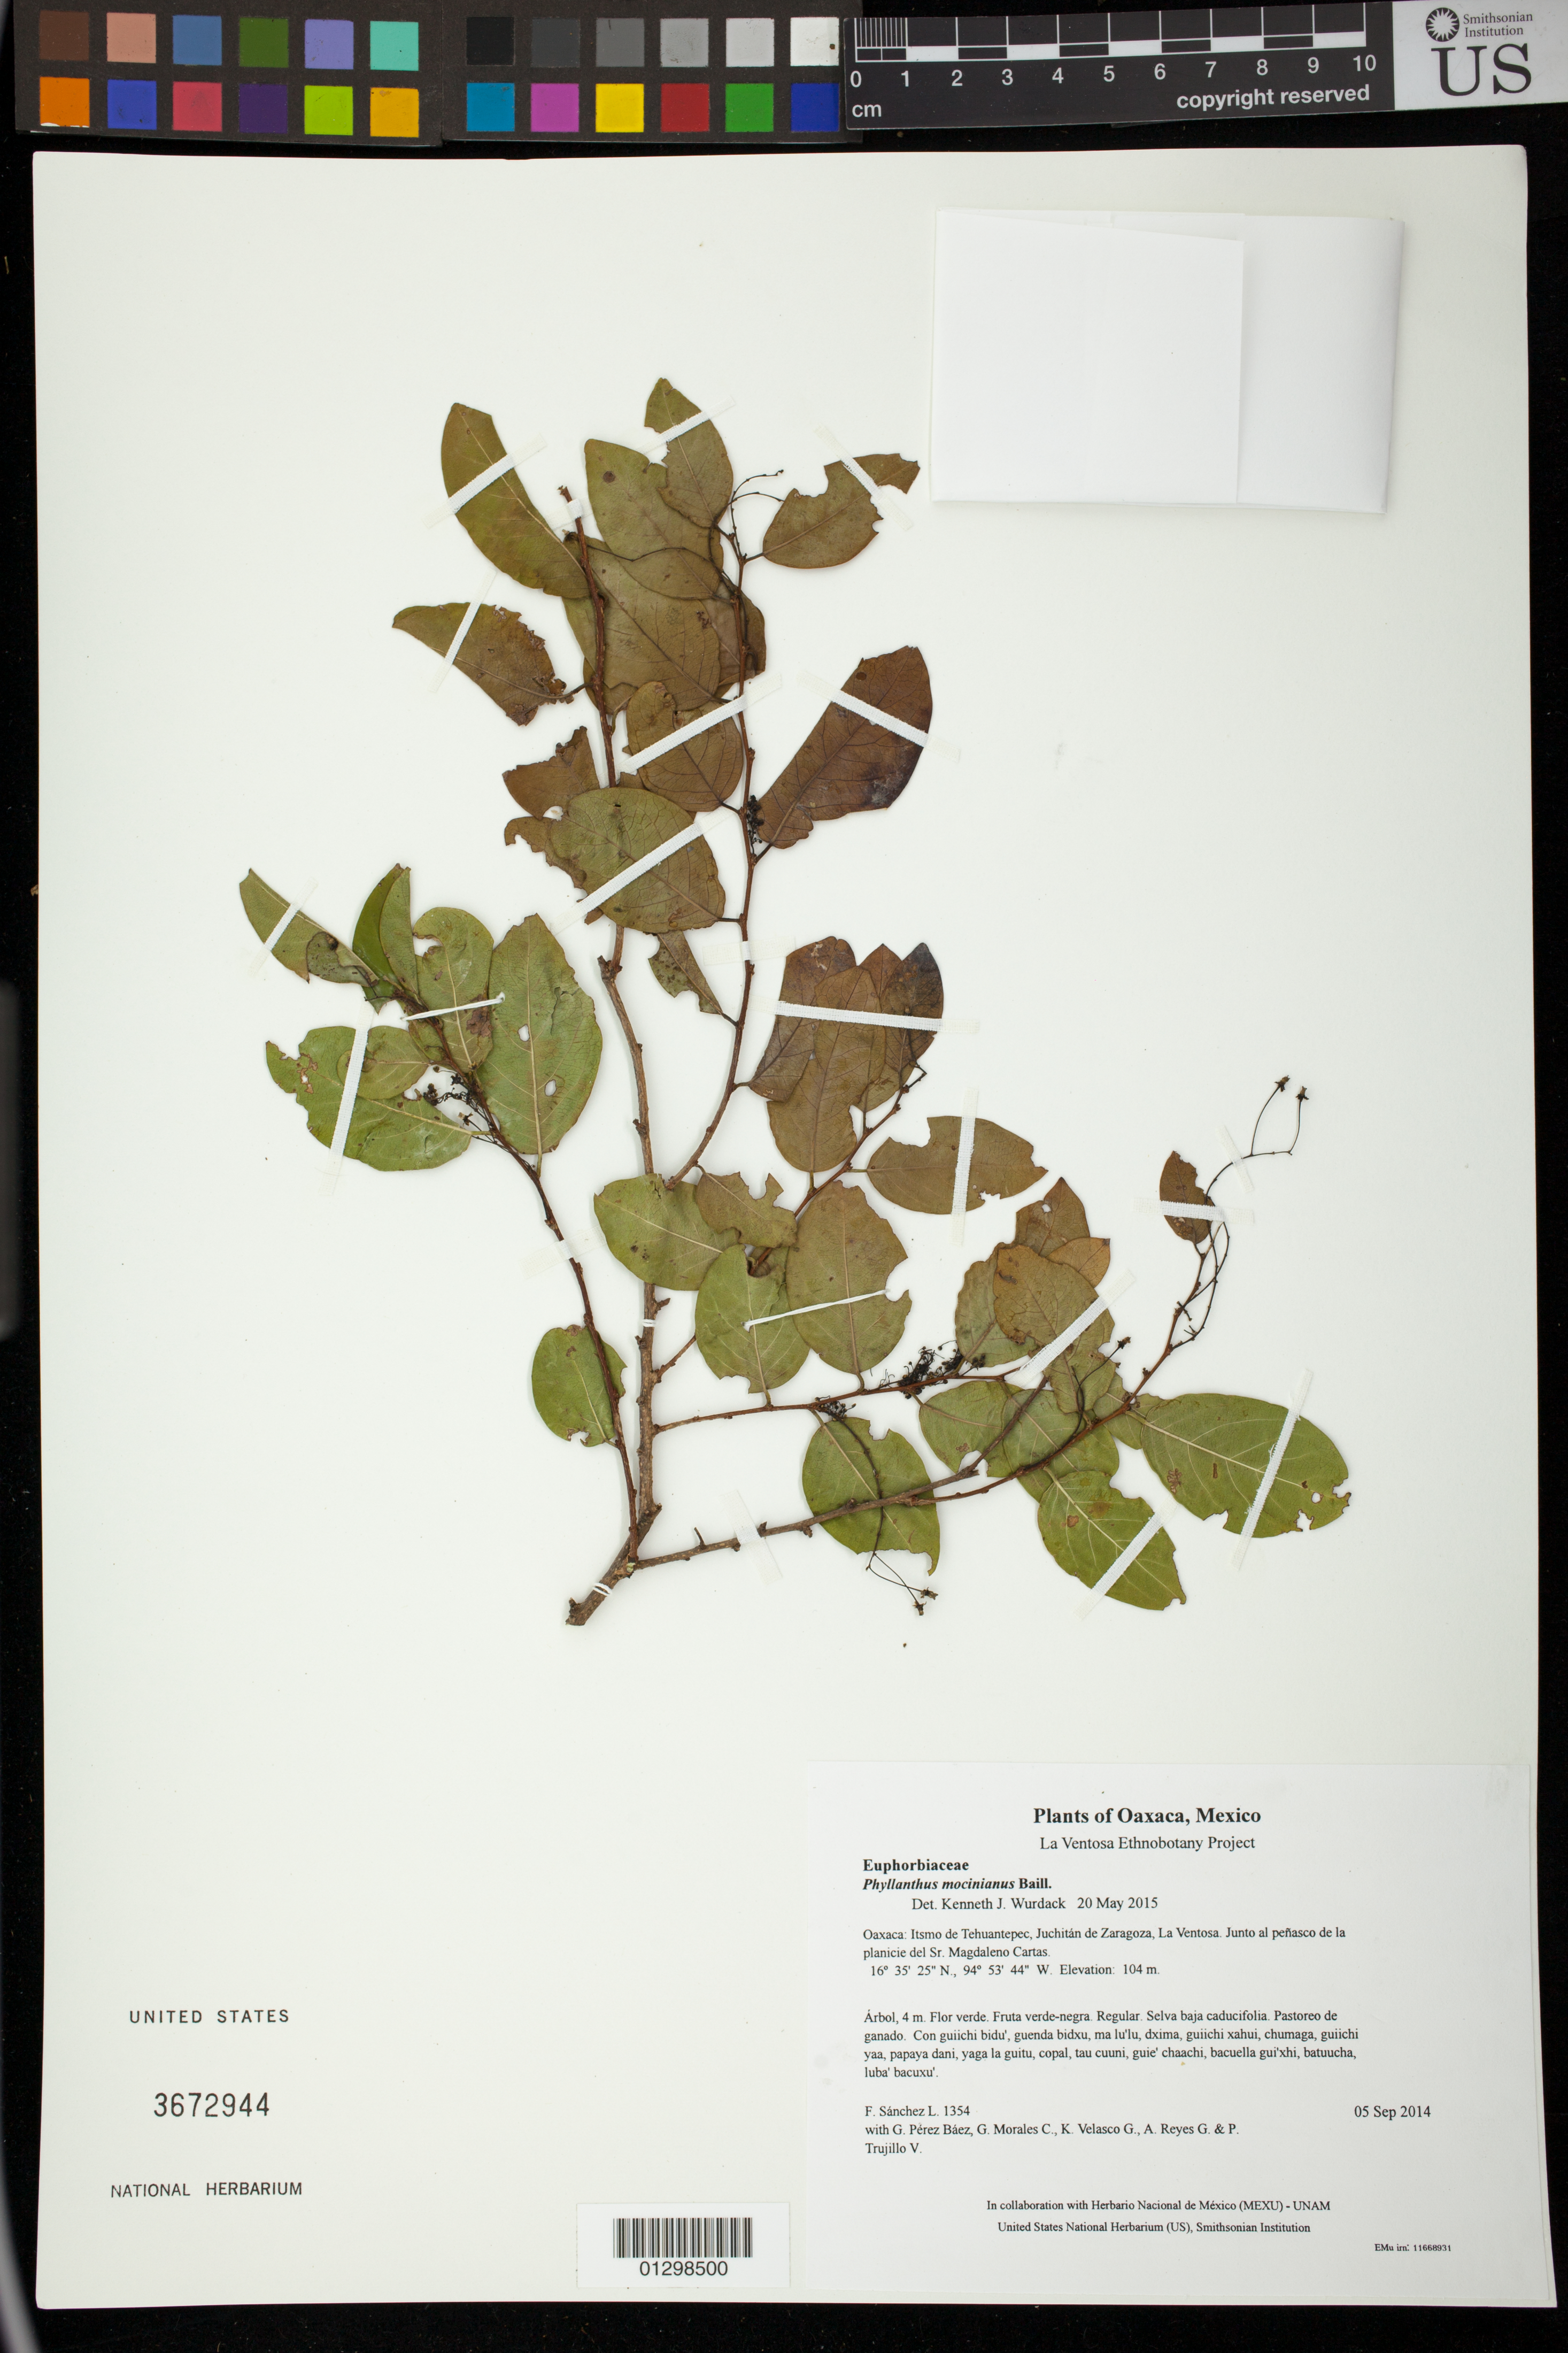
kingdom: Plantae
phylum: Tracheophyta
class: Magnoliopsida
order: Malpighiales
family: Phyllanthaceae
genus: Phyllanthus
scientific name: Phyllanthus mocinianus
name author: Baill.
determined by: Wurdack, Kenneth J., (US), Smithsonian Institution - National Museum of Natural History (UNITED STATES)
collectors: F. Sánchez L., G. Pérez Báez, G. Morales C., K. Velasco G., A. Reyes G. & P. Trujillo V.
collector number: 1354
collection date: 2014-09-05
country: Mexico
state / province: Oaxaca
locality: Itsmo de Tehuantepec, Juchitán de Zaragoza, La Ventosa. Junto al peñasco de la planicie del Sr. Magdaleno Cartas.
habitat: Selva baja caducifolia. Pastoreo de ganado.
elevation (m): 104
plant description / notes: JEBOT, MEXU, SERO, US; Yaga. 4 m. Guie' naga'. Cuaananaxhi naga'-nayaase. Nuu.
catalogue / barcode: US 3672944